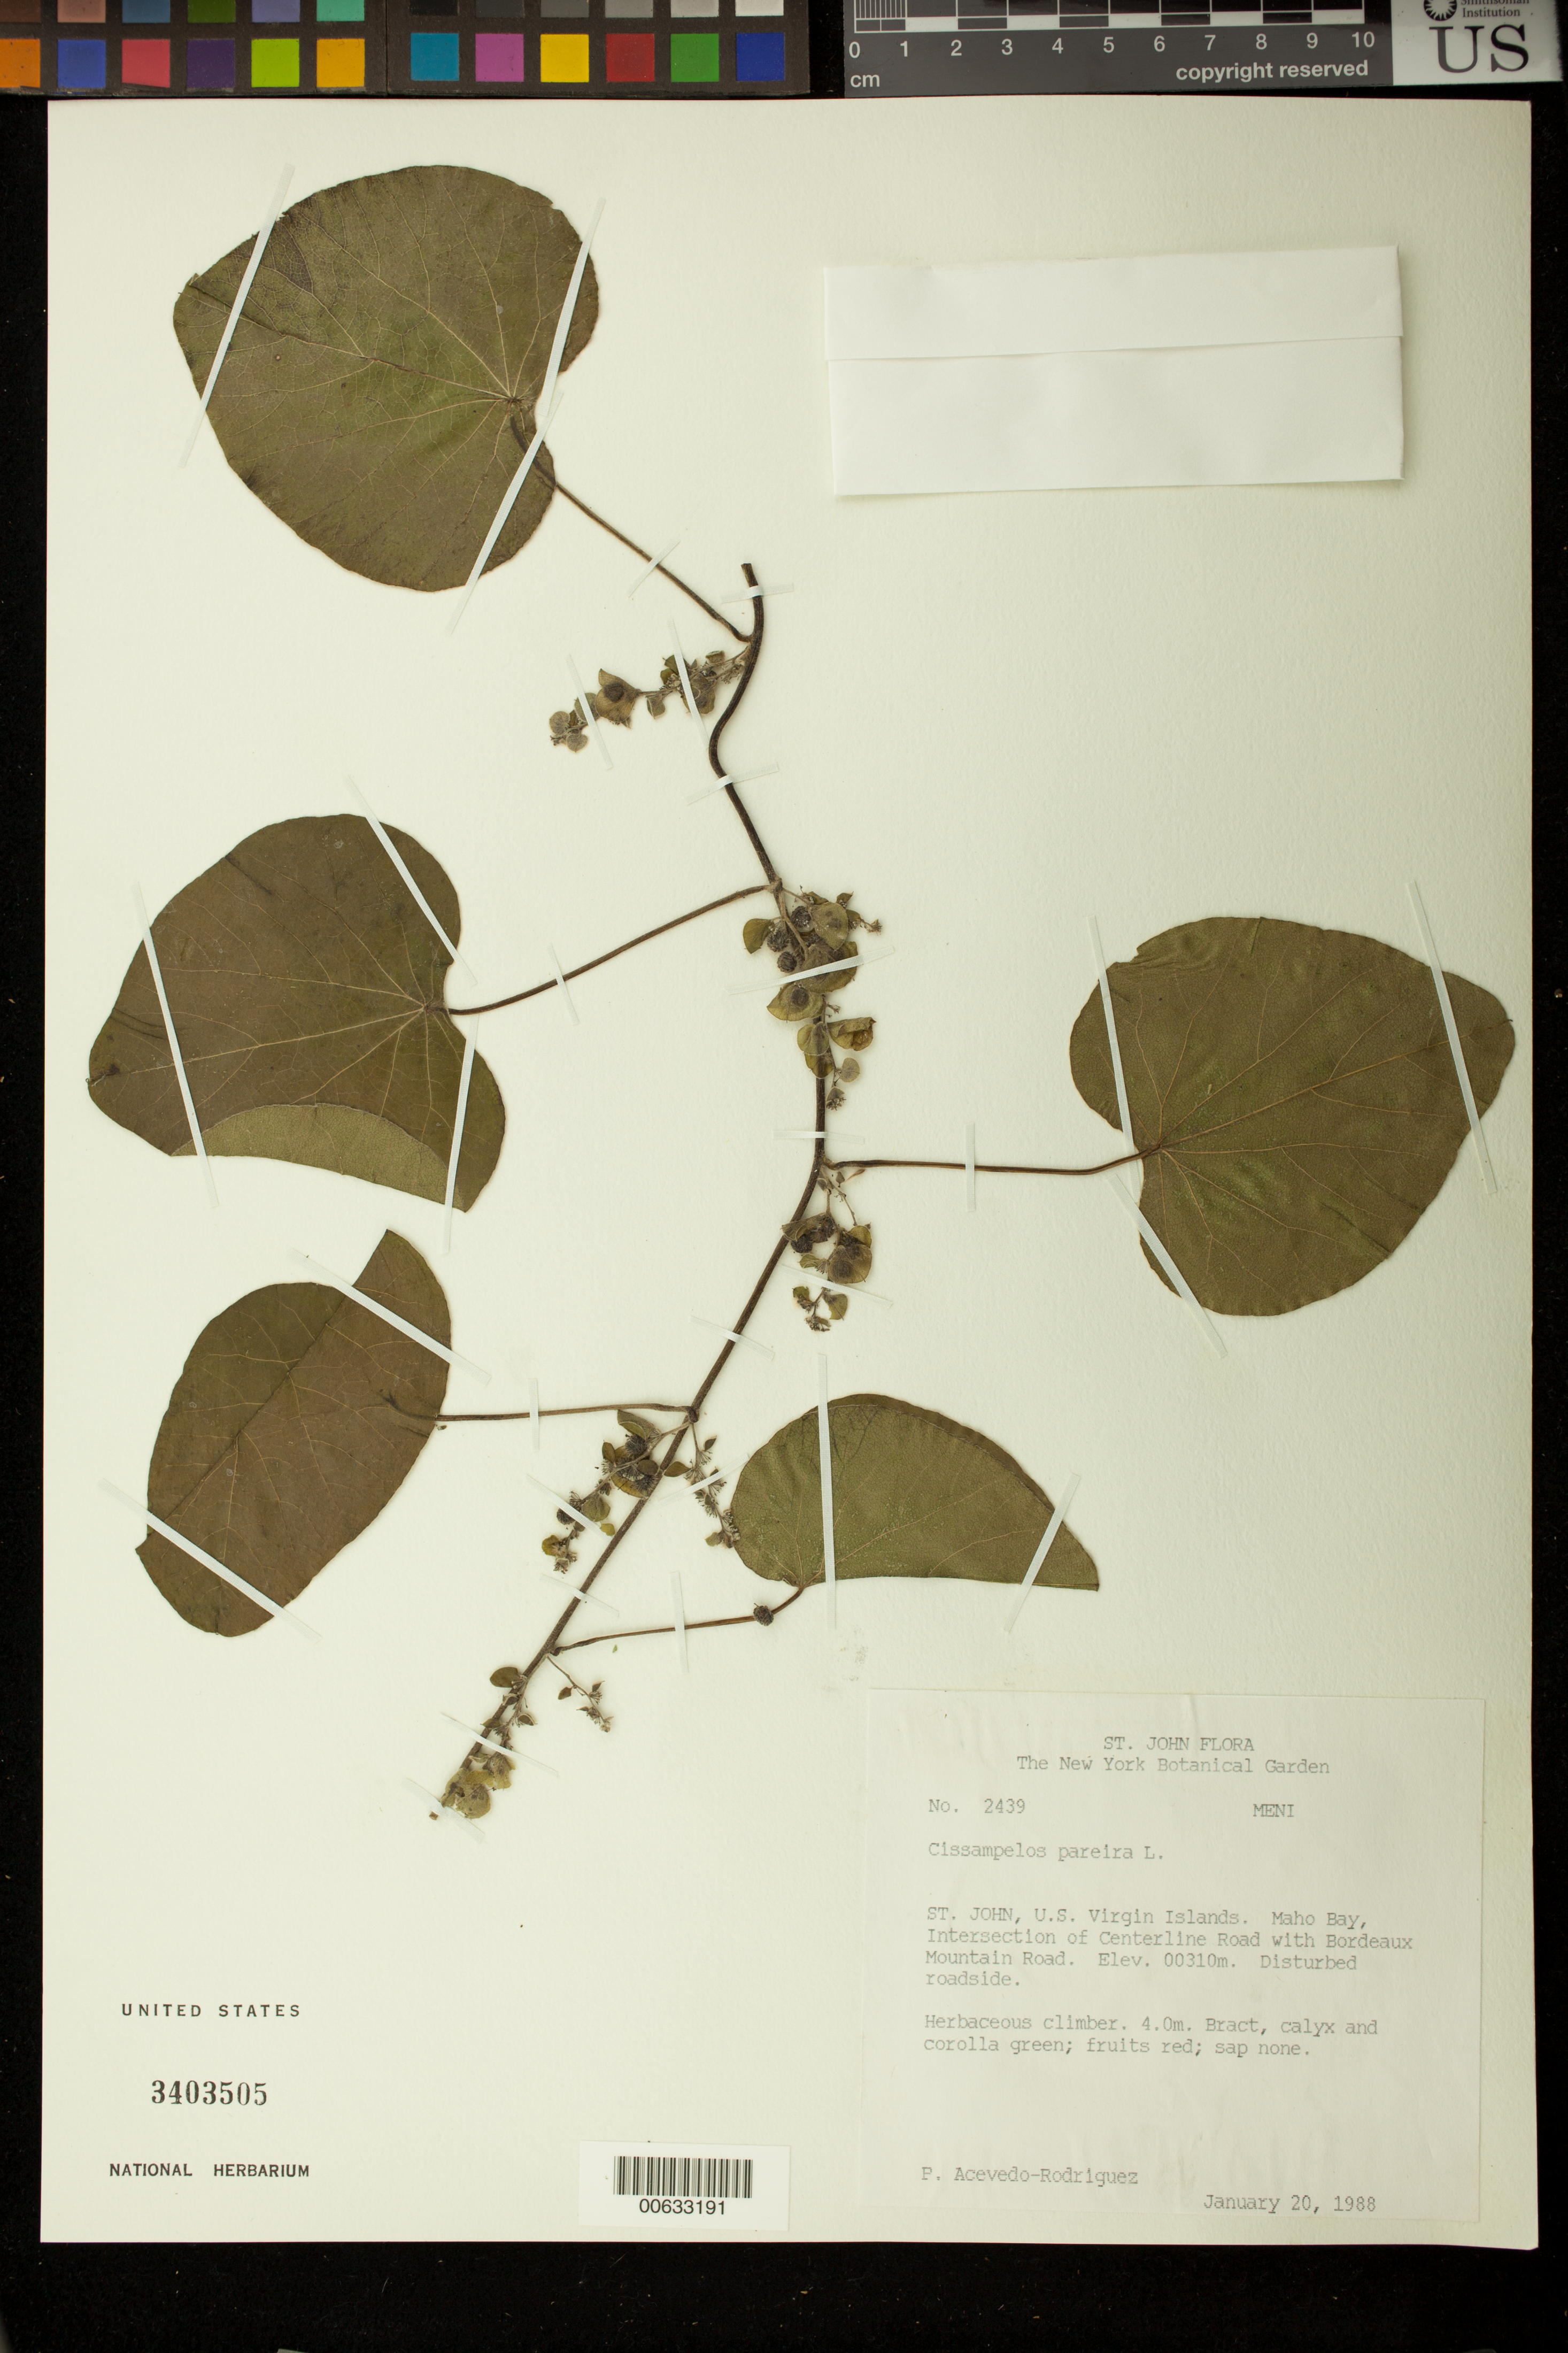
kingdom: Plantae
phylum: Tracheophyta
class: Magnoliopsida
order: Ranunculales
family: Menispermaceae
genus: Cissampelos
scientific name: Cissampelos pareira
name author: L.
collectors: P. Acevedo-Rodr.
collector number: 2439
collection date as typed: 20 Jan 1988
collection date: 1988-01-20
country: U.S. Virgin Islands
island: St. John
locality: Maho Bay Quarter; intersection of Center Line Road and Bordeaux Mountain Road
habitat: Disturbed roadside.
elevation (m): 310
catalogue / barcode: US 3403505